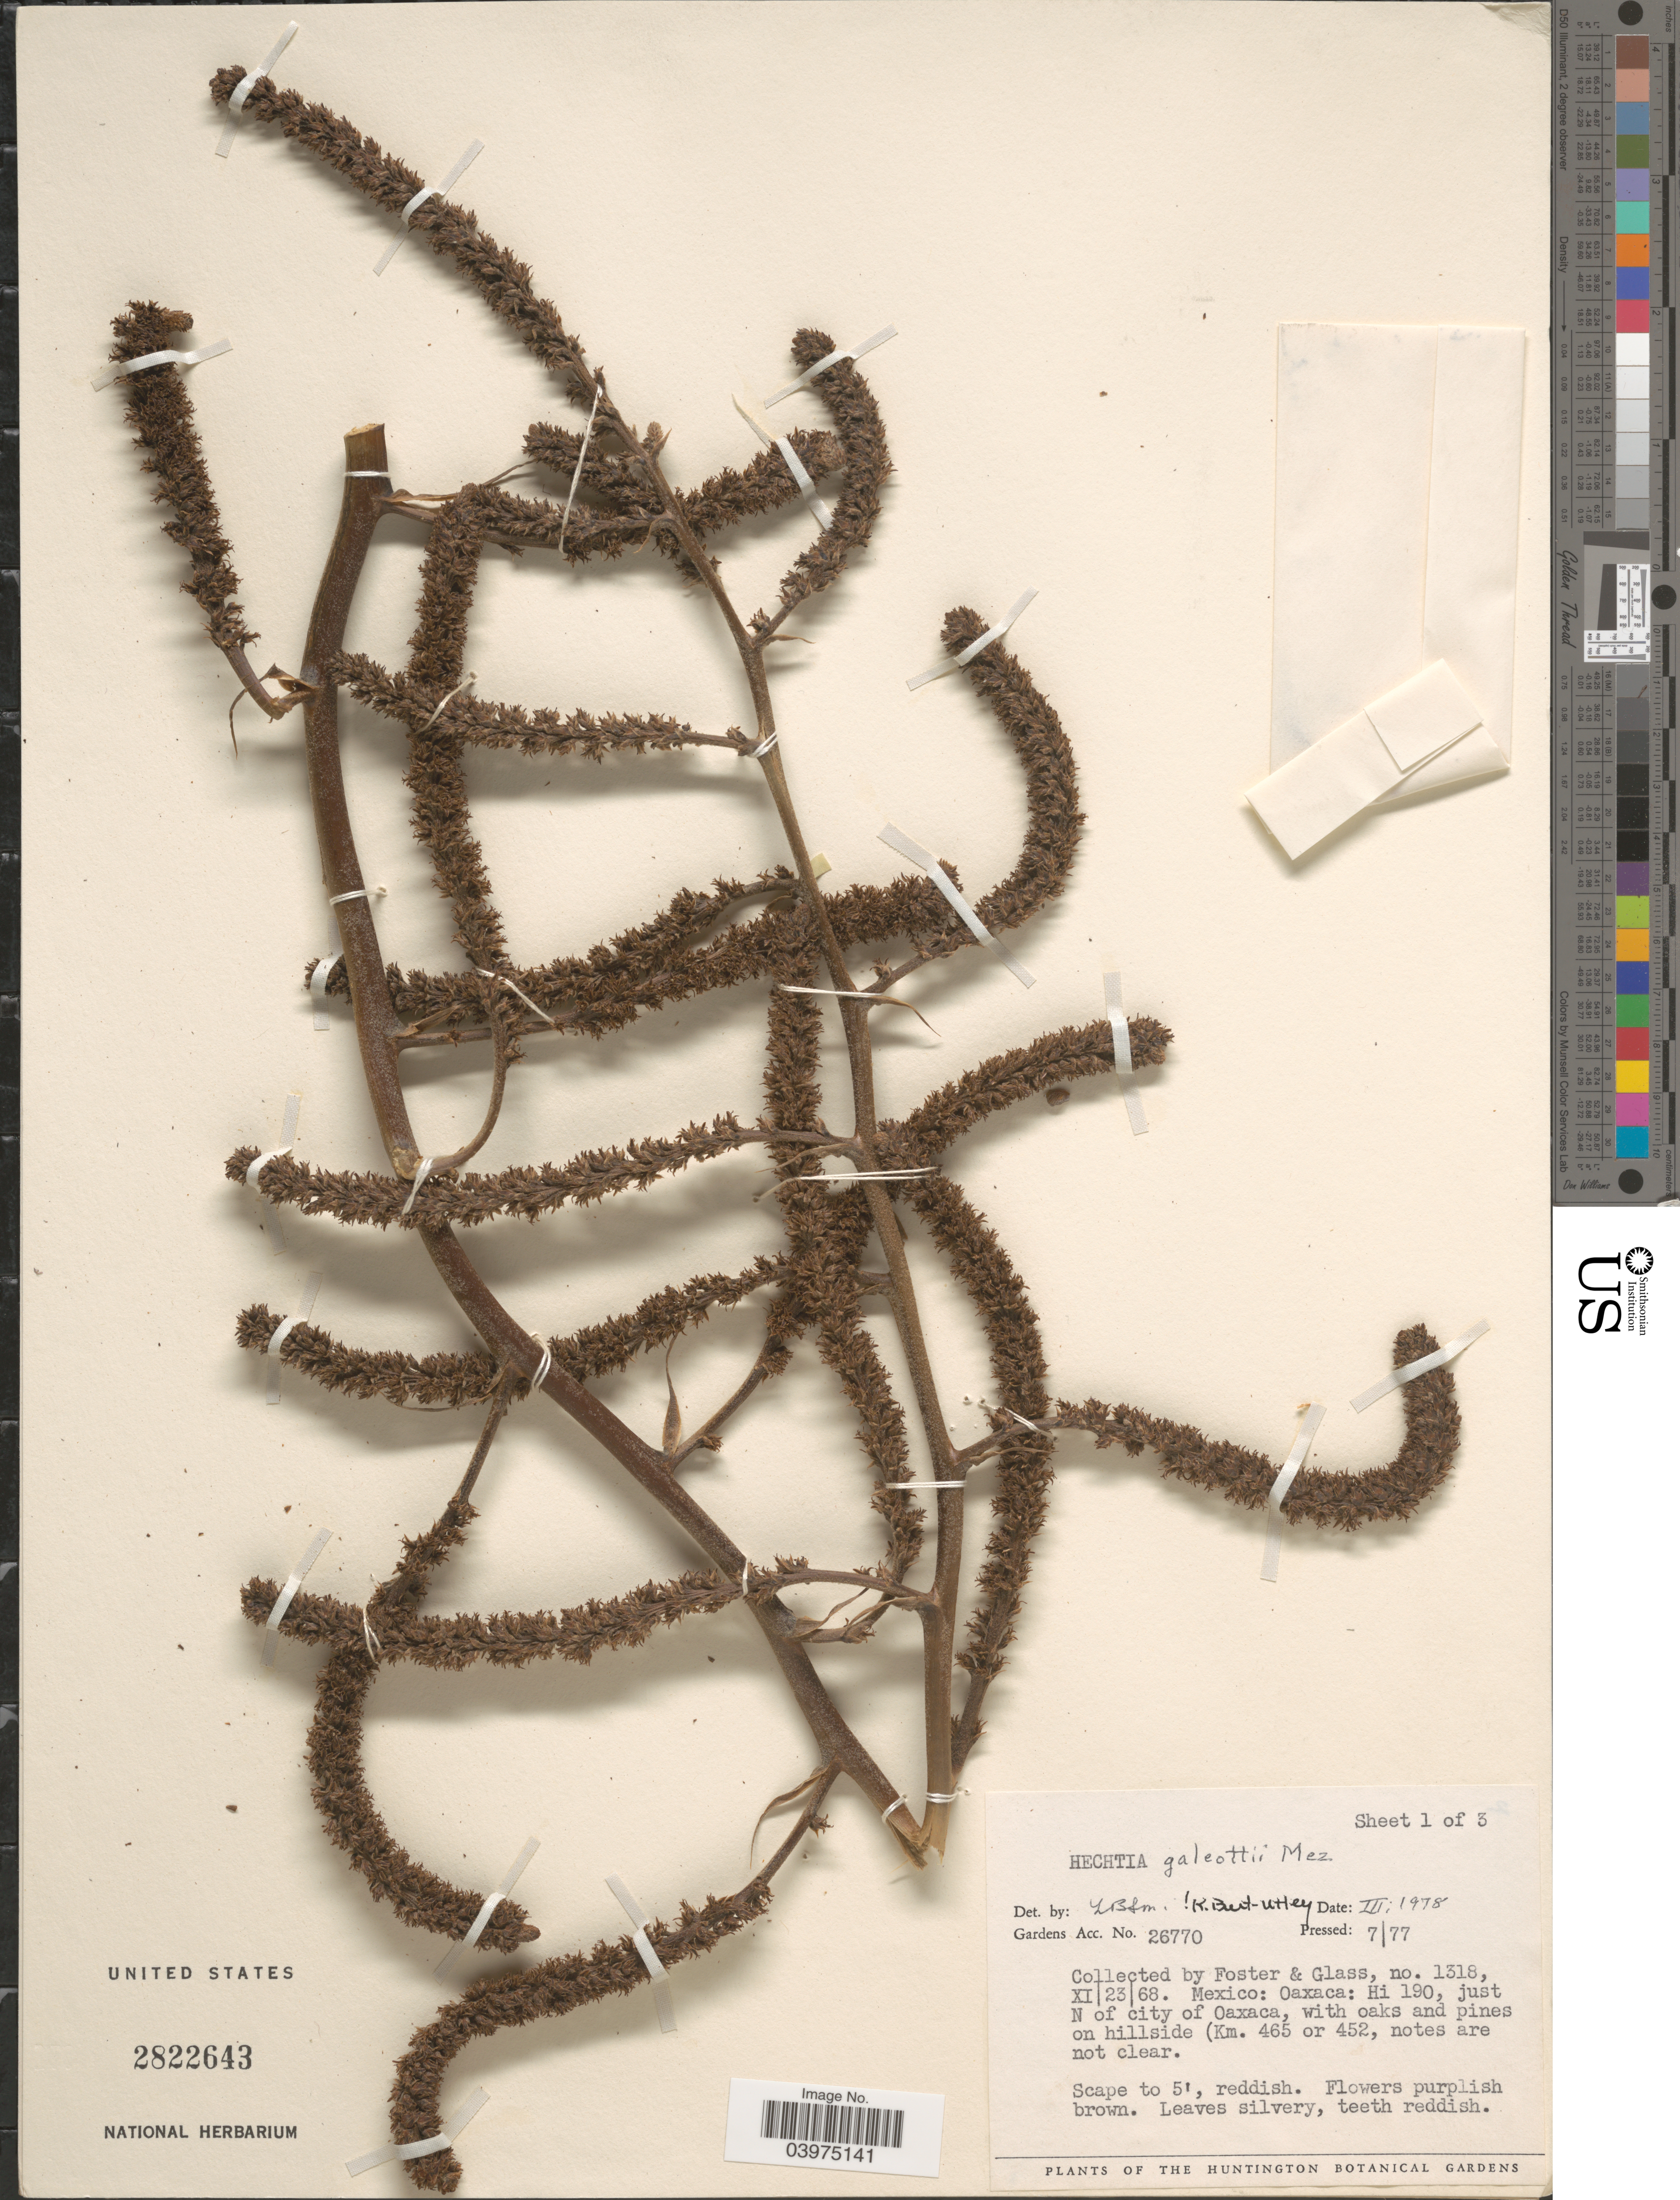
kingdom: Plantae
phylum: Tracheophyta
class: Liliopsida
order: Poales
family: Bromeliaceae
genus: Hechtia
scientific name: Hechtia galeottii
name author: Mez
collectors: -. Foster & Glass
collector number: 1318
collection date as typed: Transcribed d/m/y: /7/77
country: United States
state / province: California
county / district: Los Angeles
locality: The Huntington Botanical Gardens.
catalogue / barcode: US 2822643